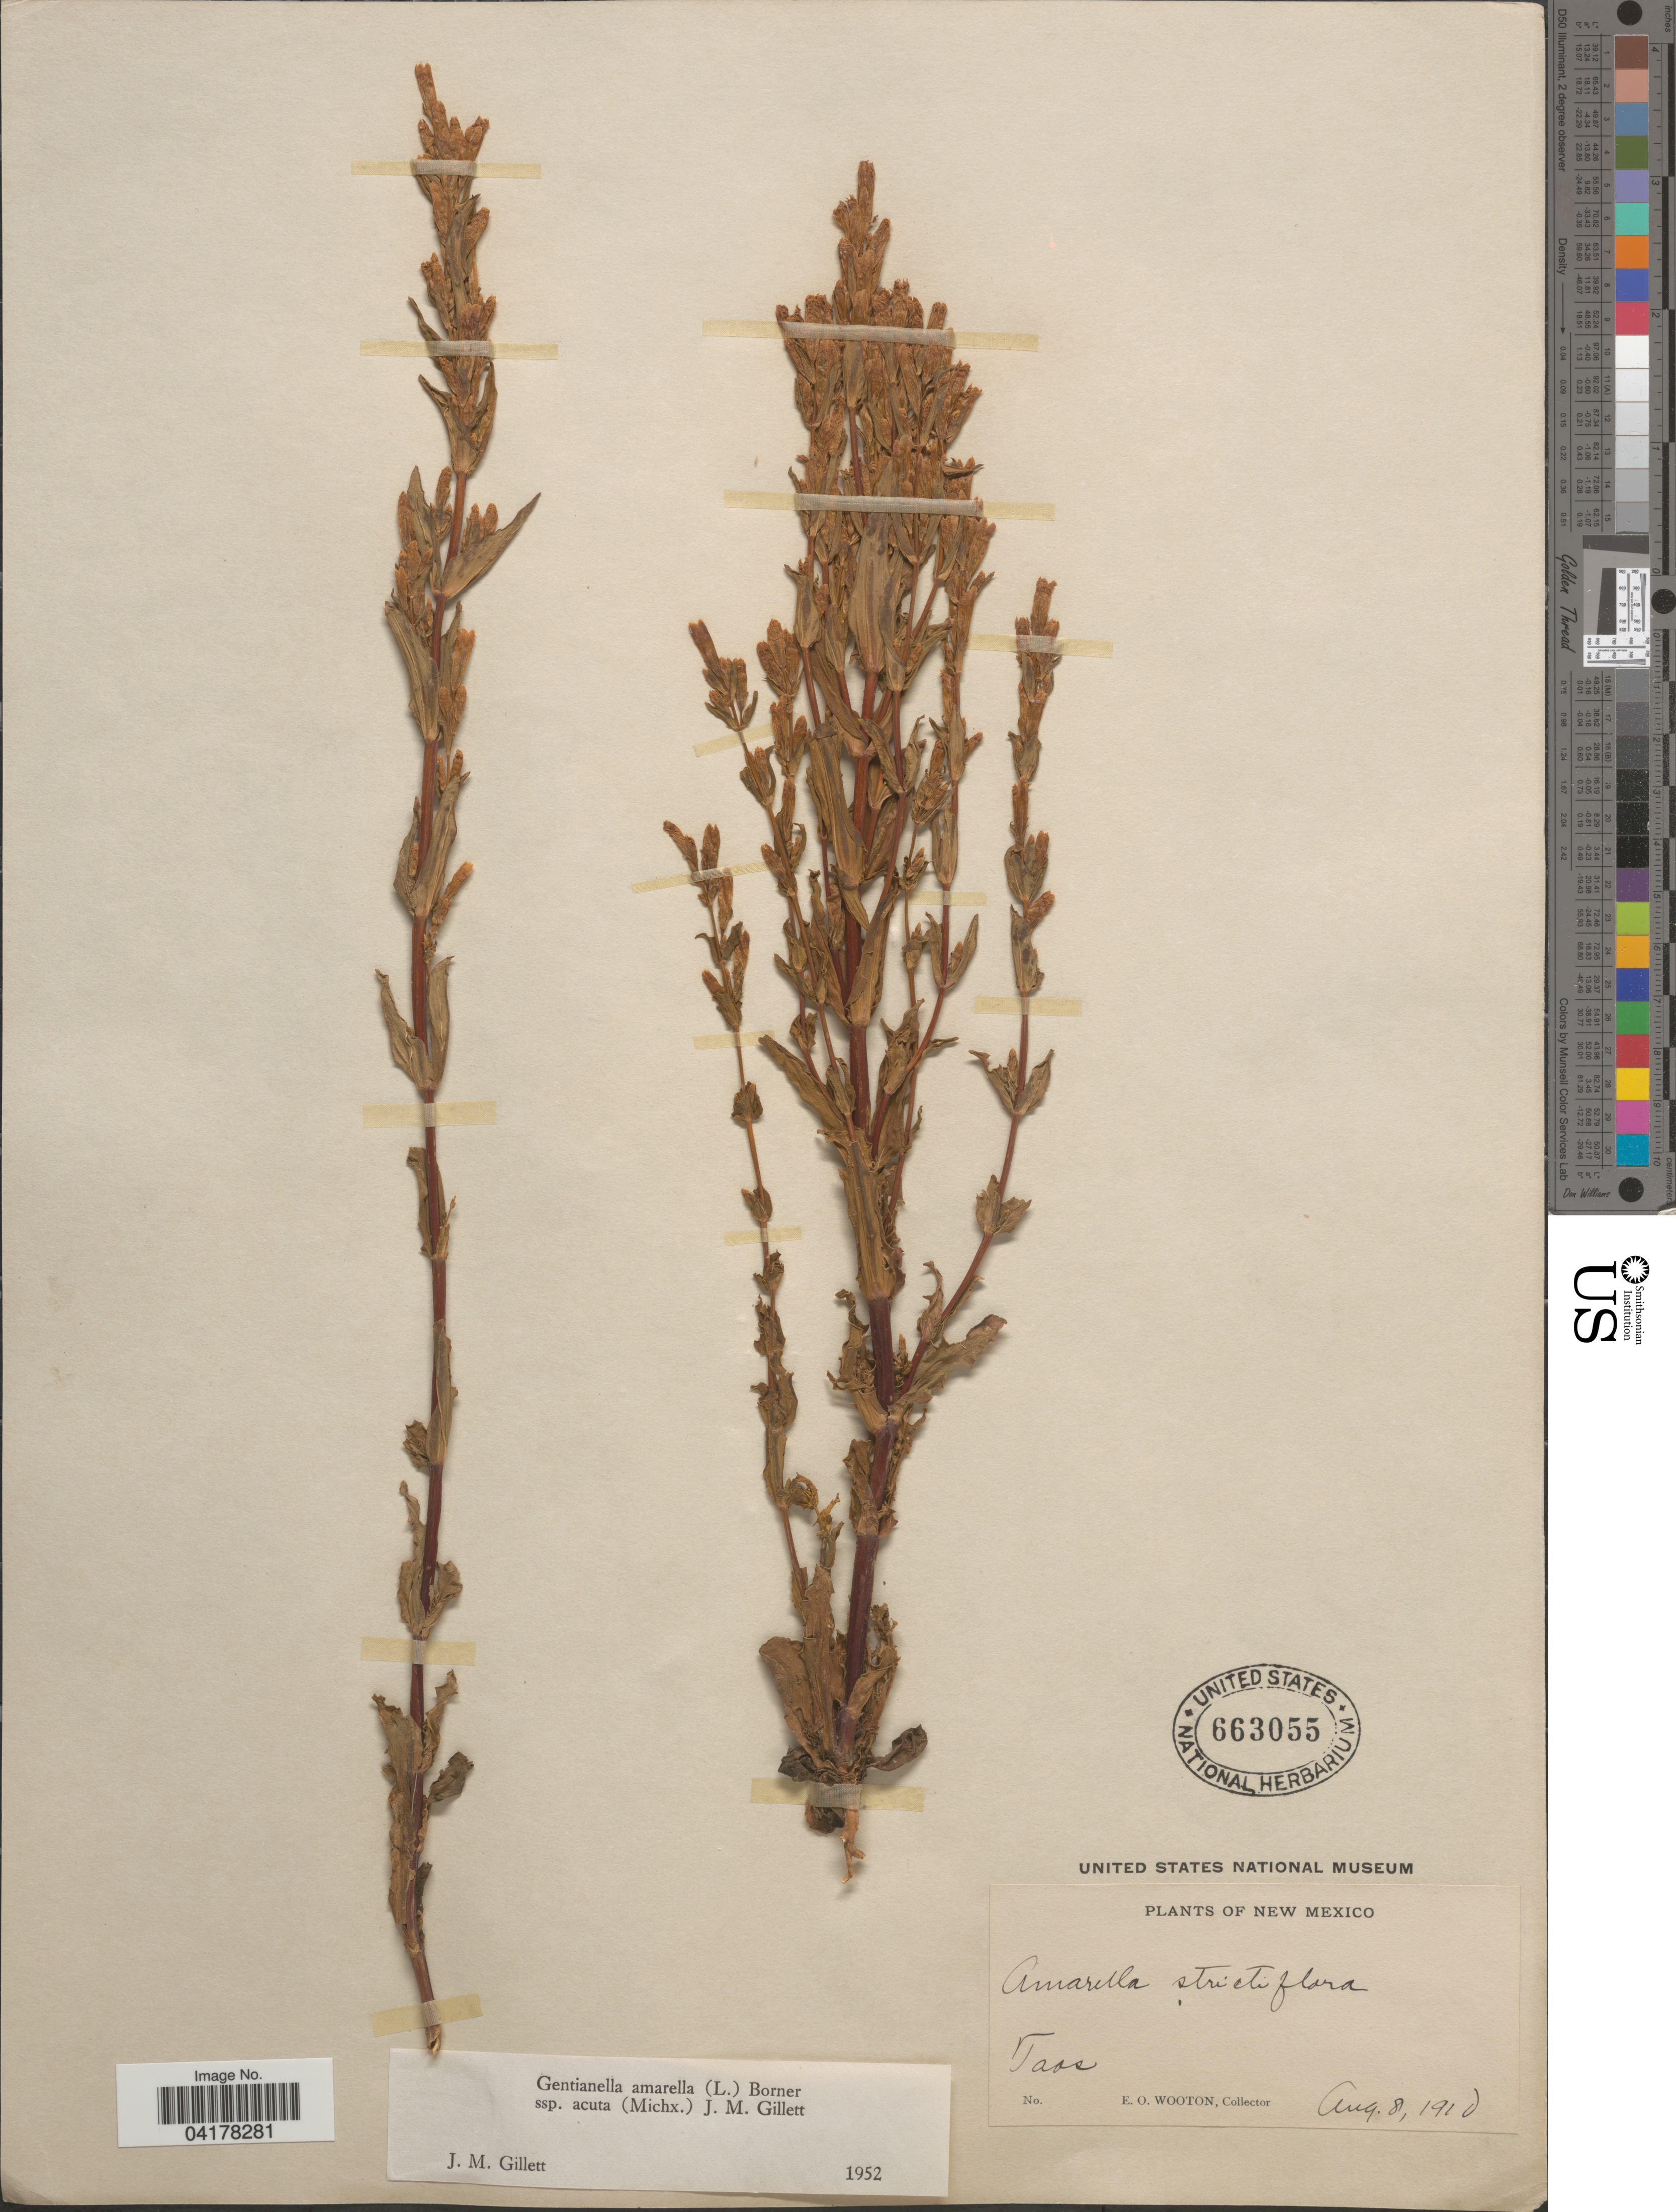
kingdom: Plantae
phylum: Tracheophyta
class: Magnoliopsida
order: Gentianales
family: Gentianaceae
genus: Gentianella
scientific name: Gentianella amarella subsp. acuta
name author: (Michx.) J.M. Gillett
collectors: E. O. Wooton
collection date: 1910-08-08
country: United States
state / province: New Mexico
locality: Taos.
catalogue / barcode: US 663055